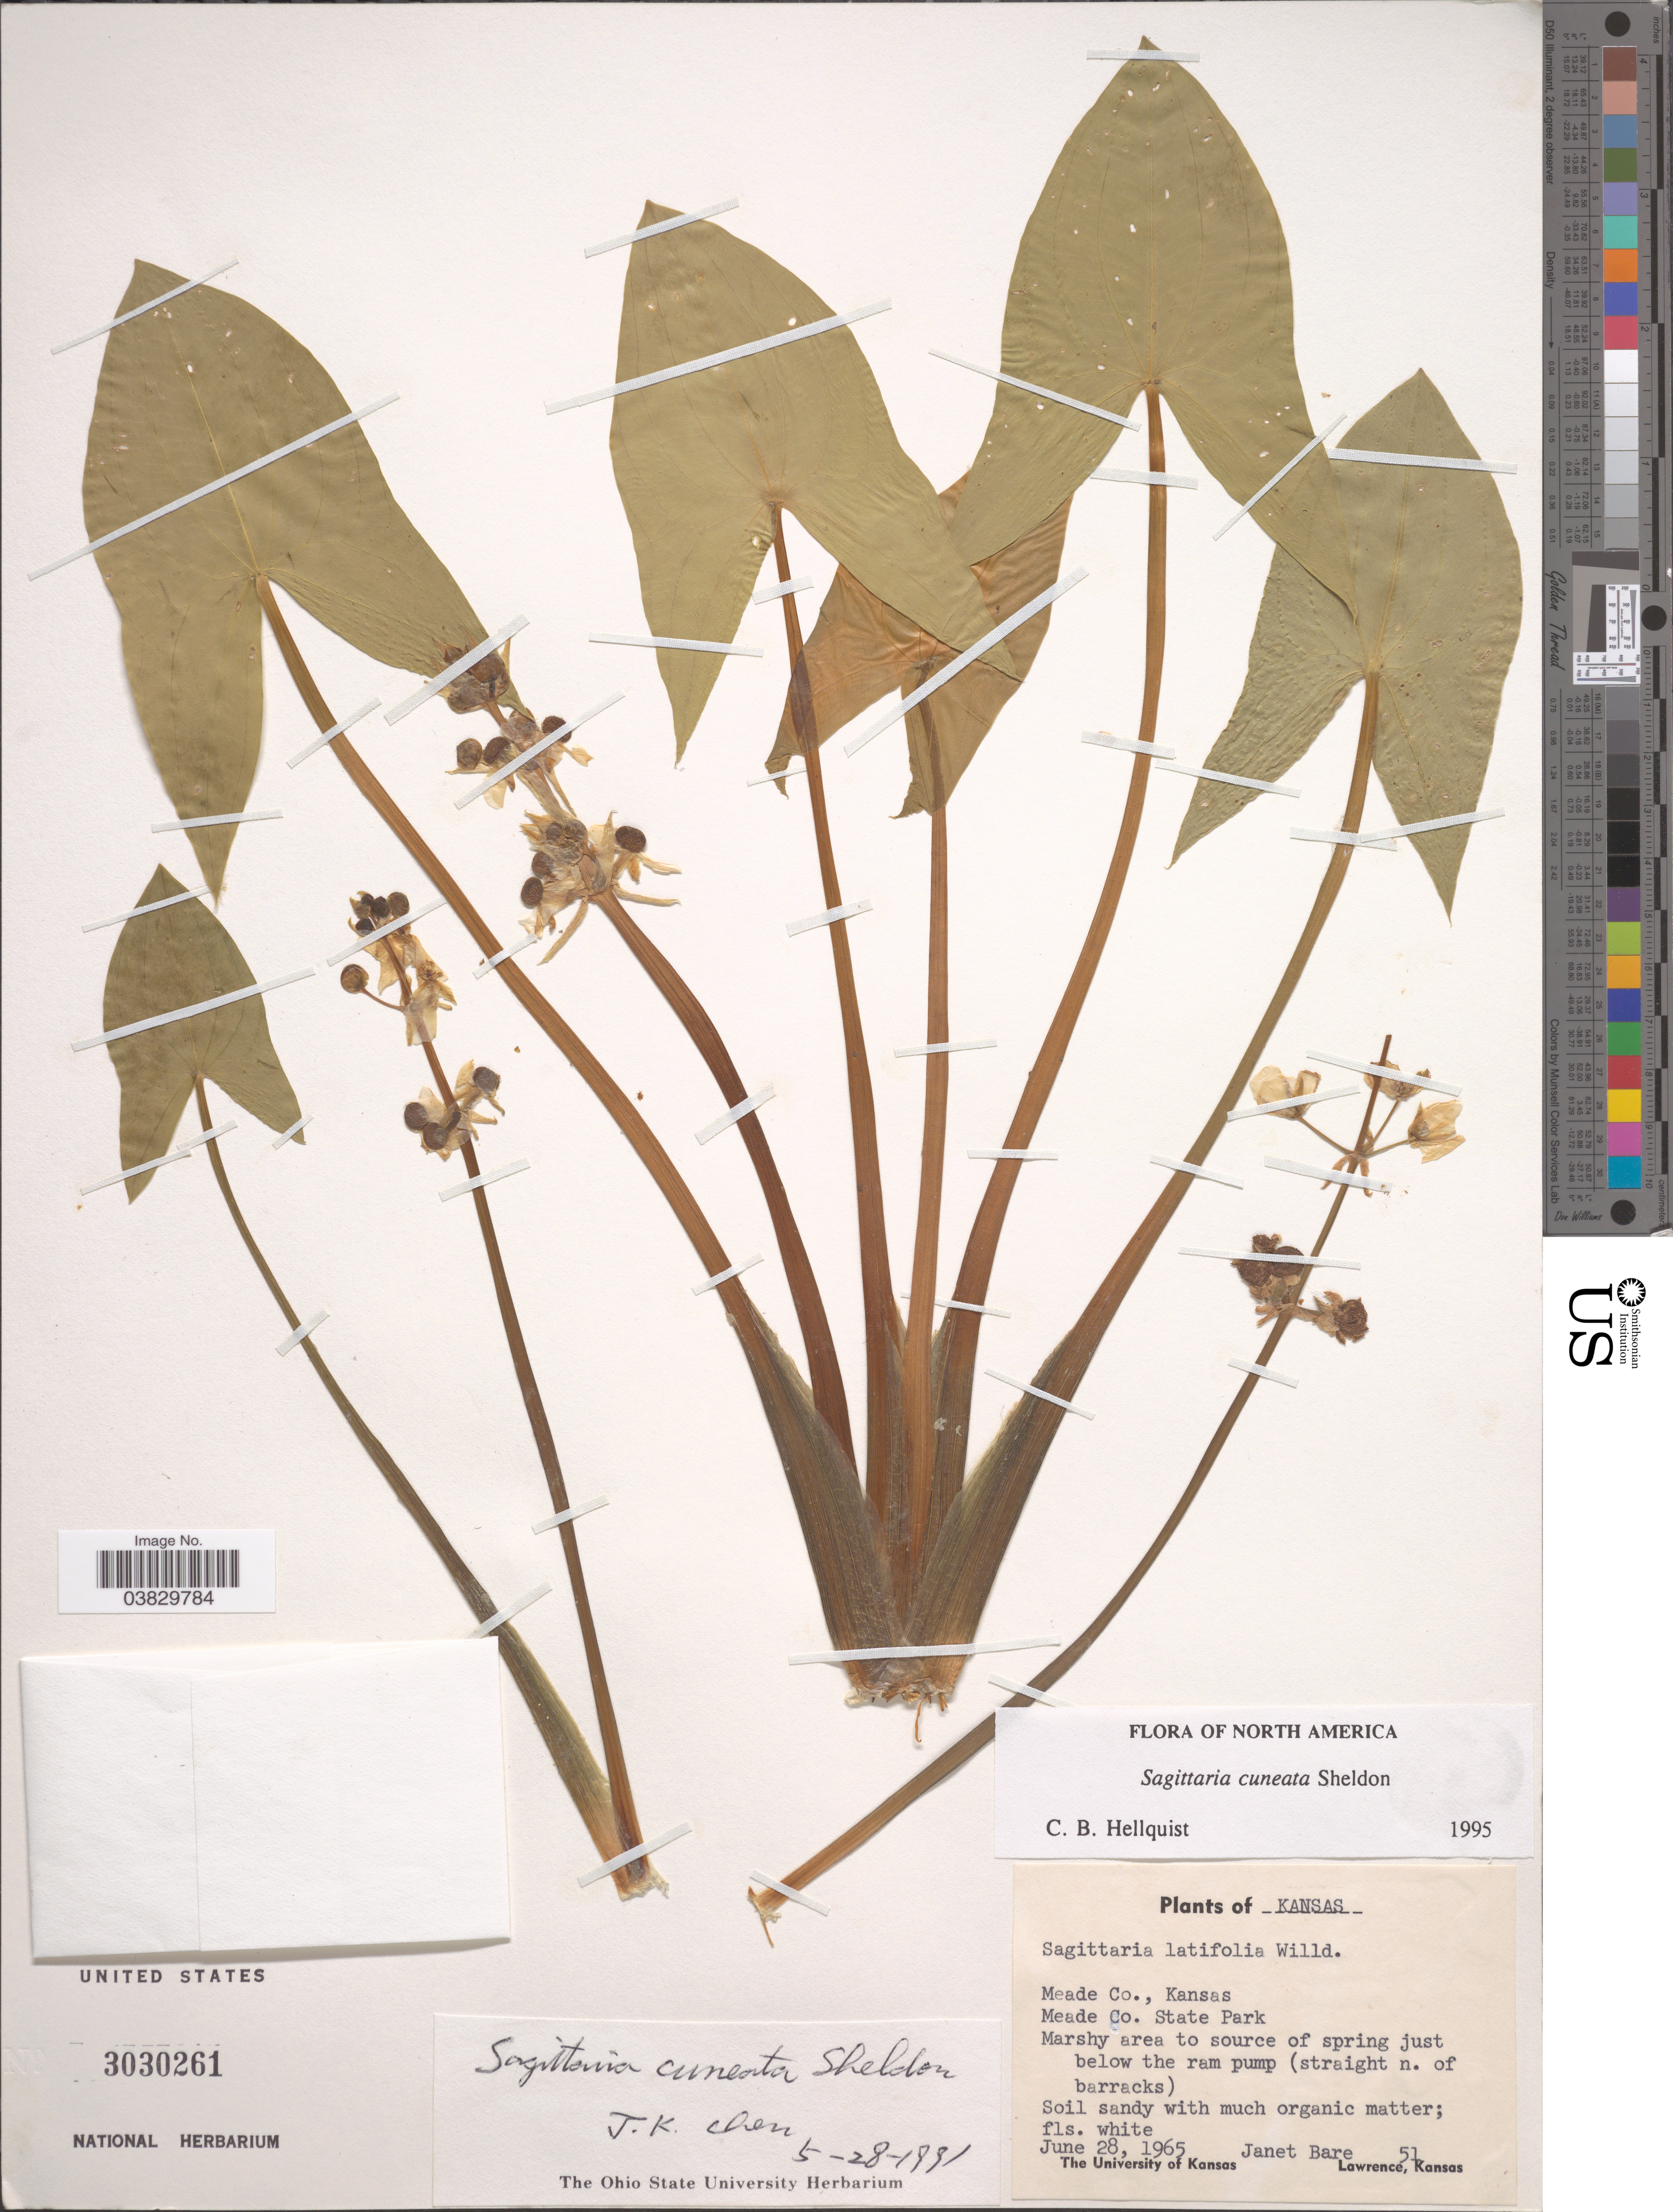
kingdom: Plantae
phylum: Tracheophyta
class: Liliopsida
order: Alismatales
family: Alismataceae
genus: Sagittaria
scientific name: Sagittaria cuneata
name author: E. Sheld.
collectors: J. Baré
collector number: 51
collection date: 1965-06-28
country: United States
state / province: Kansas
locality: Meade Co., Kansas. Meade Co. State Park. Marshy area to source of spring just below the ram pump (straight n. of barracks).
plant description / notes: Leaf tissue sampled for DNA sequencing.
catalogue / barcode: US 3030261